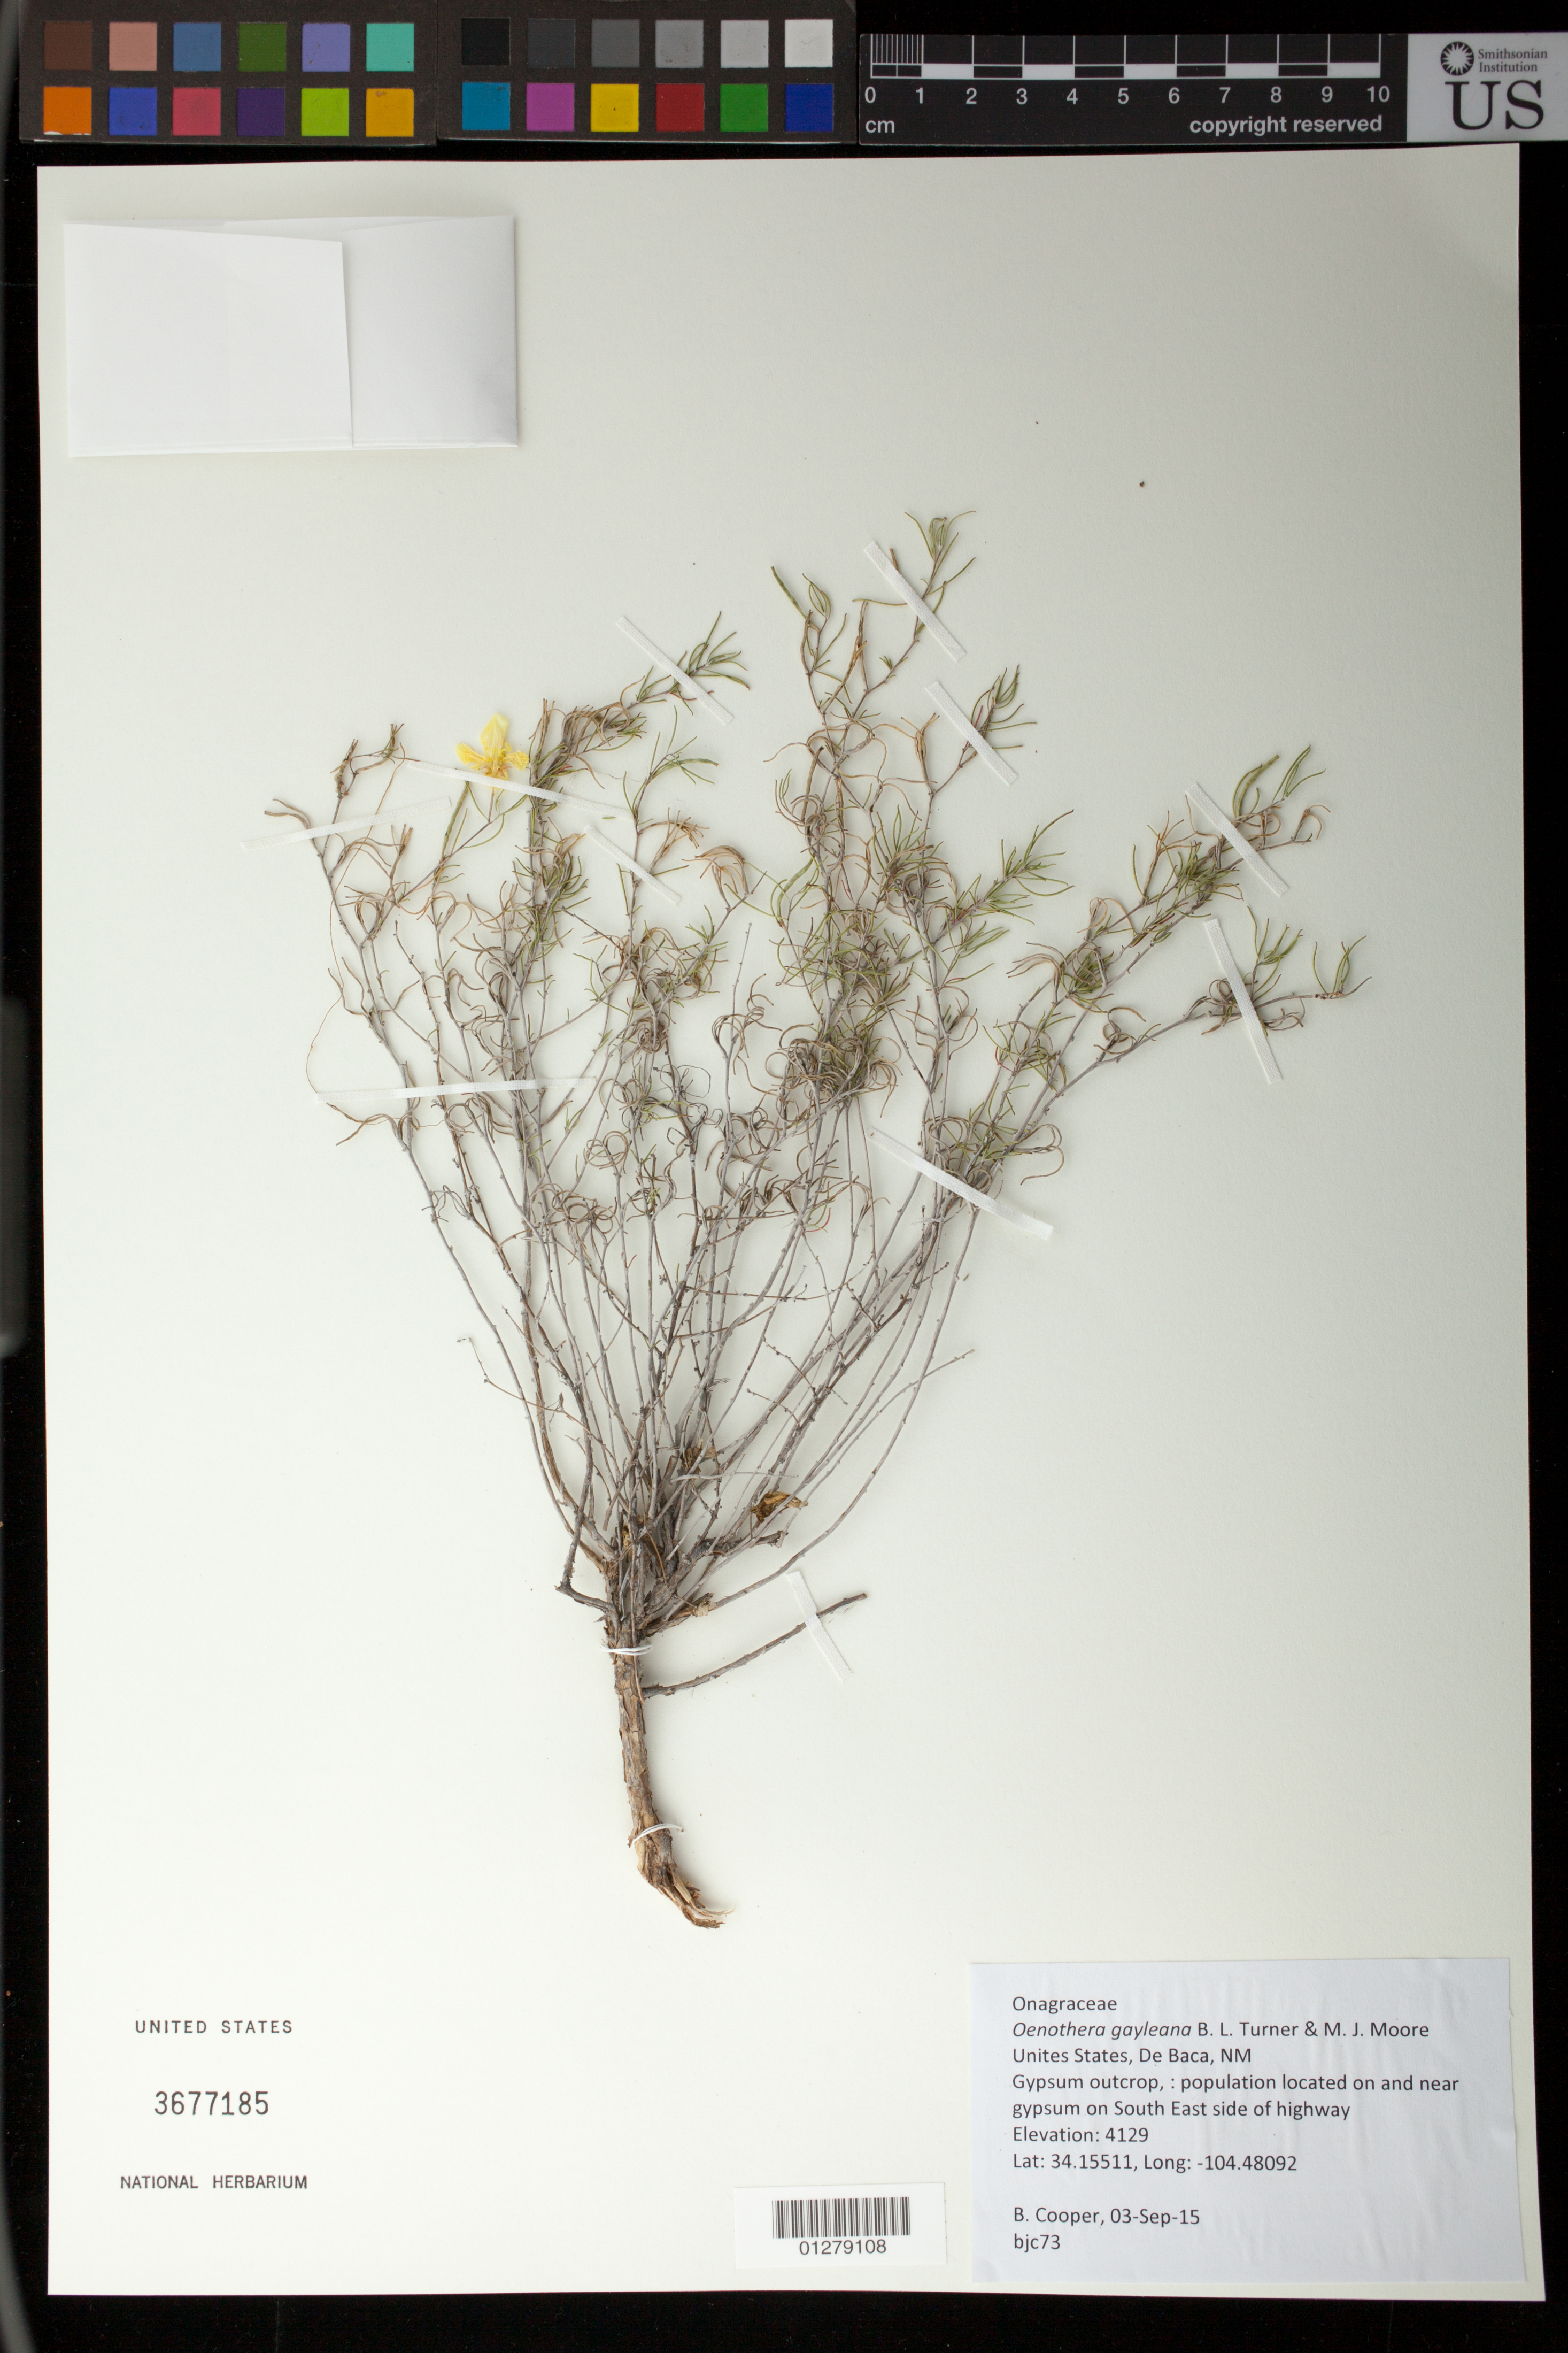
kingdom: Plantae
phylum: Tracheophyta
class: Magnoliopsida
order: Myrtales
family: Onagraceae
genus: Oenothera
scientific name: Oenothera gayleana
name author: B.L. Turner & Moore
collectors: B. J. Cooper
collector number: BJC 73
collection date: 2015-09-03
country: United States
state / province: New Mexico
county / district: De Baca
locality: On and near gypsum on South East side of highway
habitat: Gypsum outcrop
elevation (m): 4129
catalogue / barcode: US 3677185